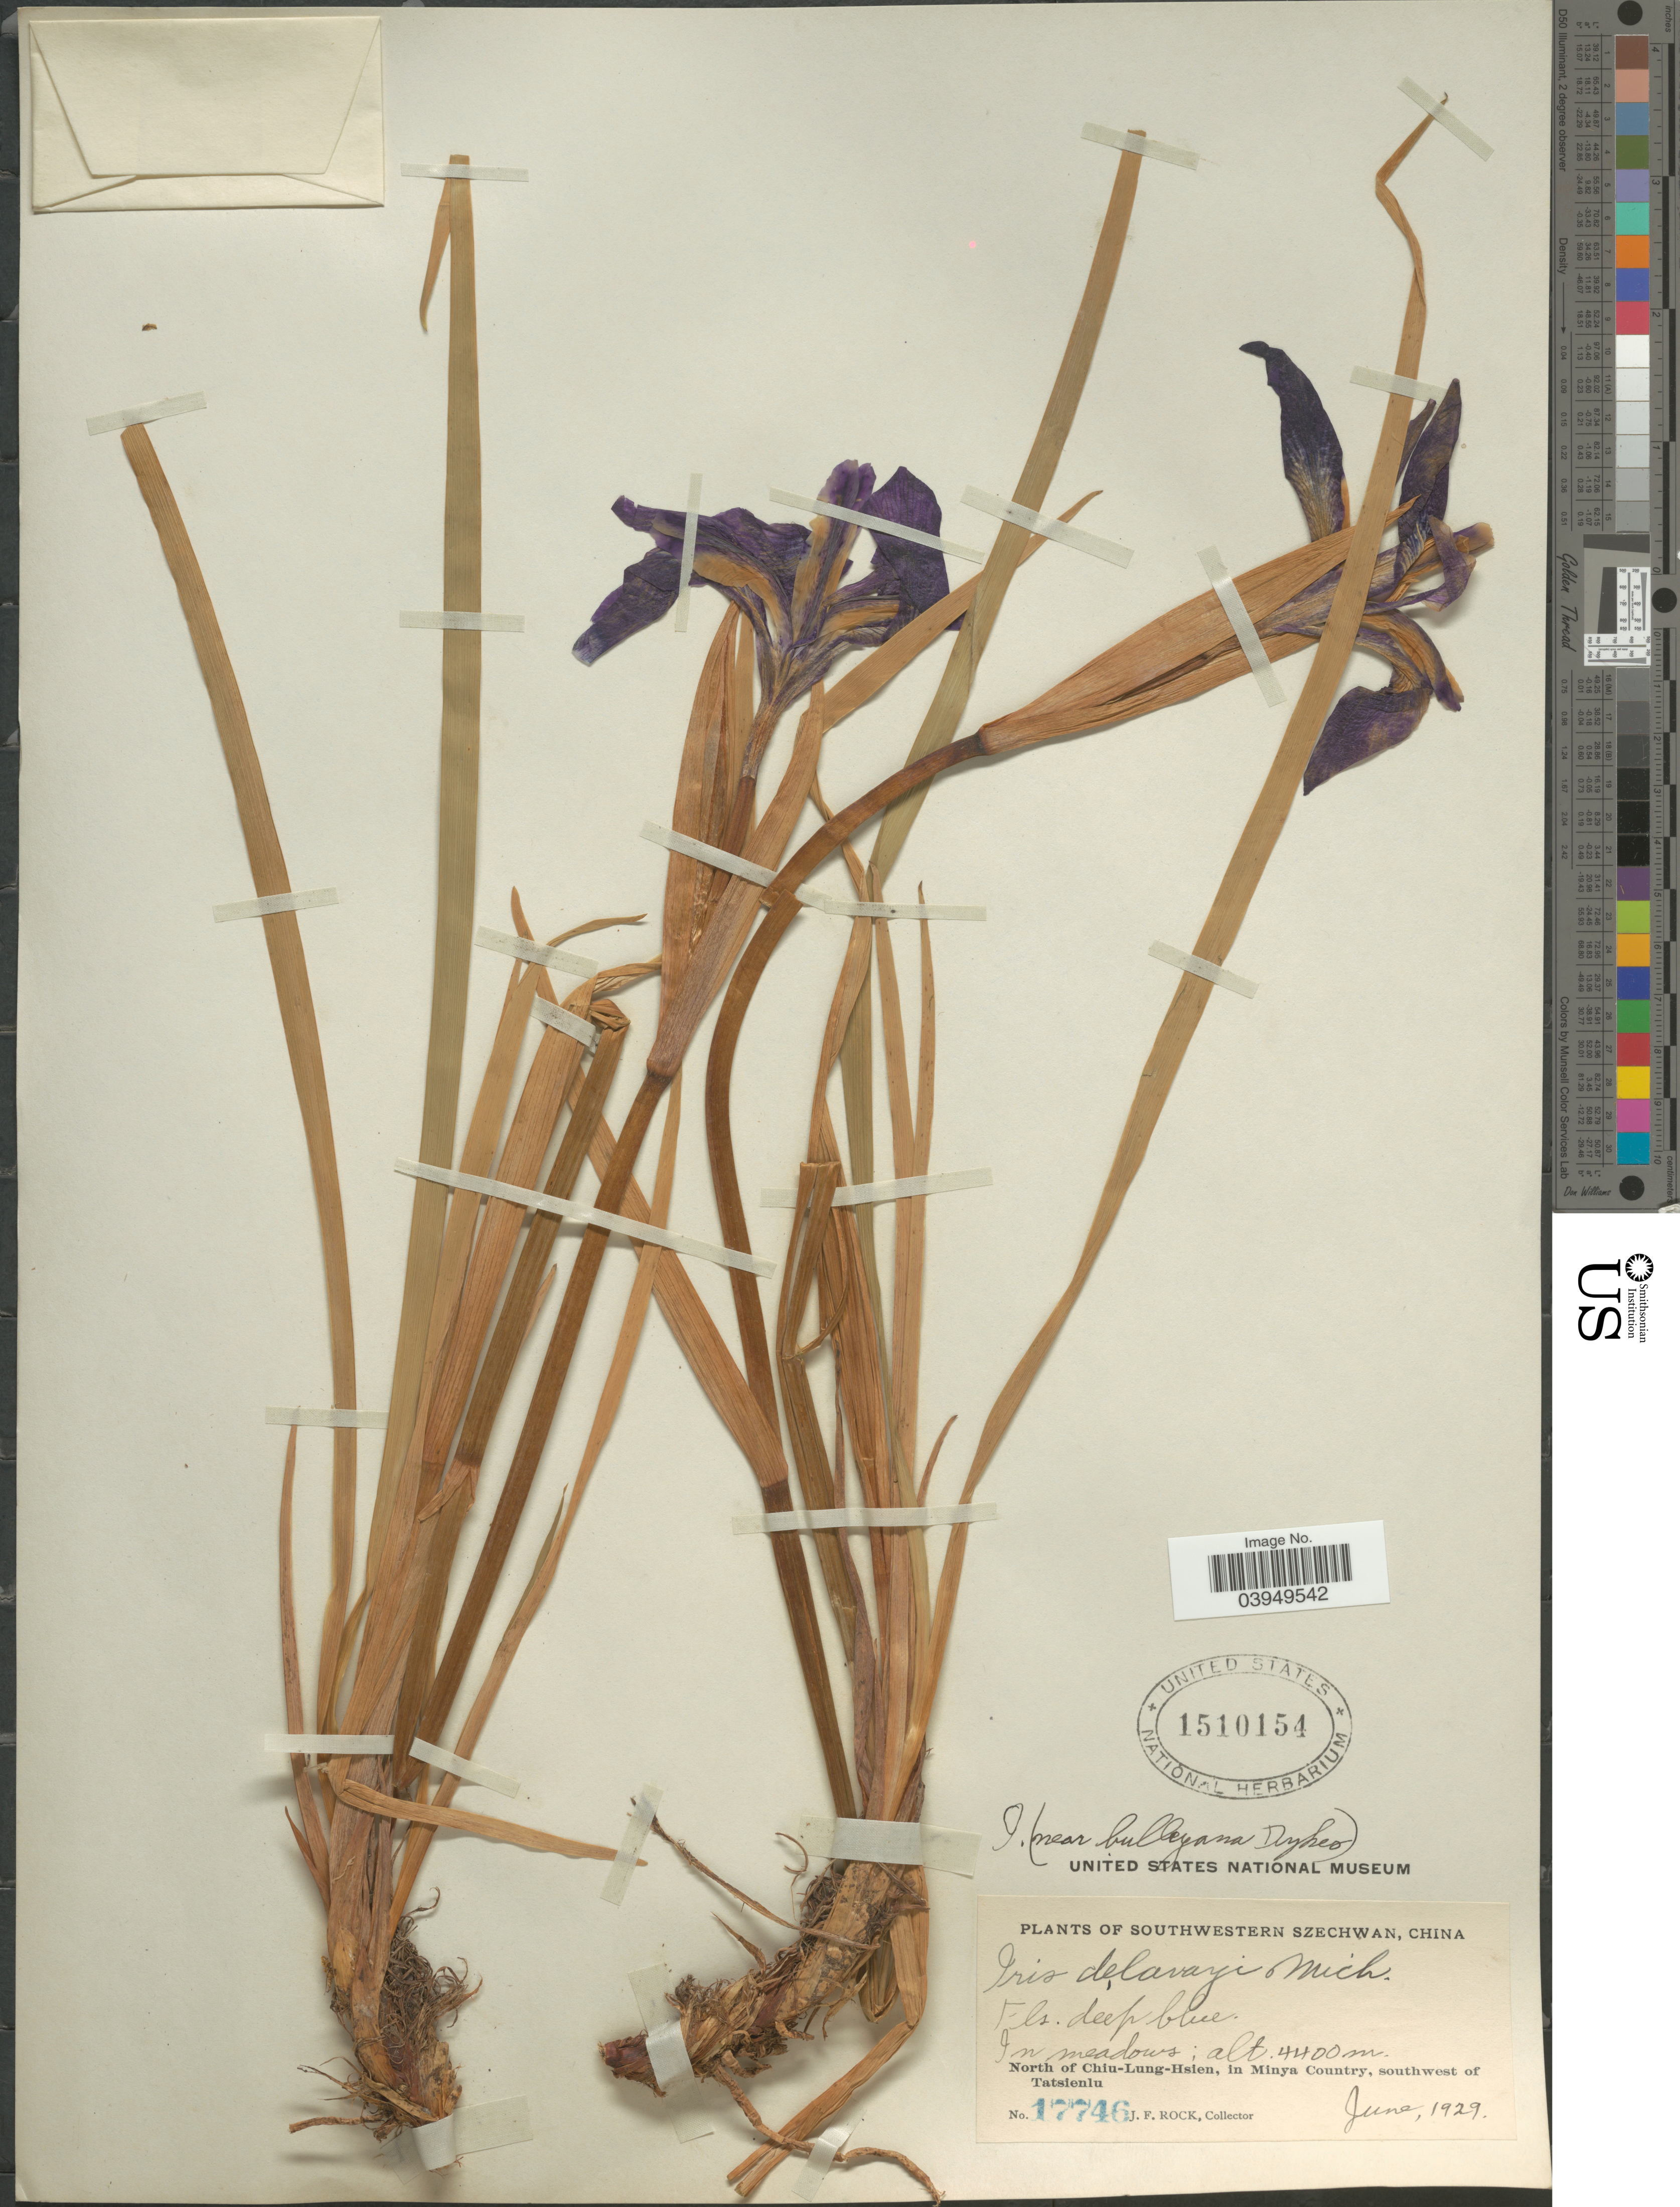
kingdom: Plantae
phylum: Tracheophyta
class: Liliopsida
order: Asparagales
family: Iridaceae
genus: Iris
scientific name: Iris bulleyana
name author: Dykes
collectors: J. Rock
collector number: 17746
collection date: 1929-06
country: China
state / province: Sichuan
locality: Southwestern Szechwan. North of Chiu-Lung-Hsien, in Minya Country, southwest of Tatsienlu.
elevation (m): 4400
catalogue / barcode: US 1510154